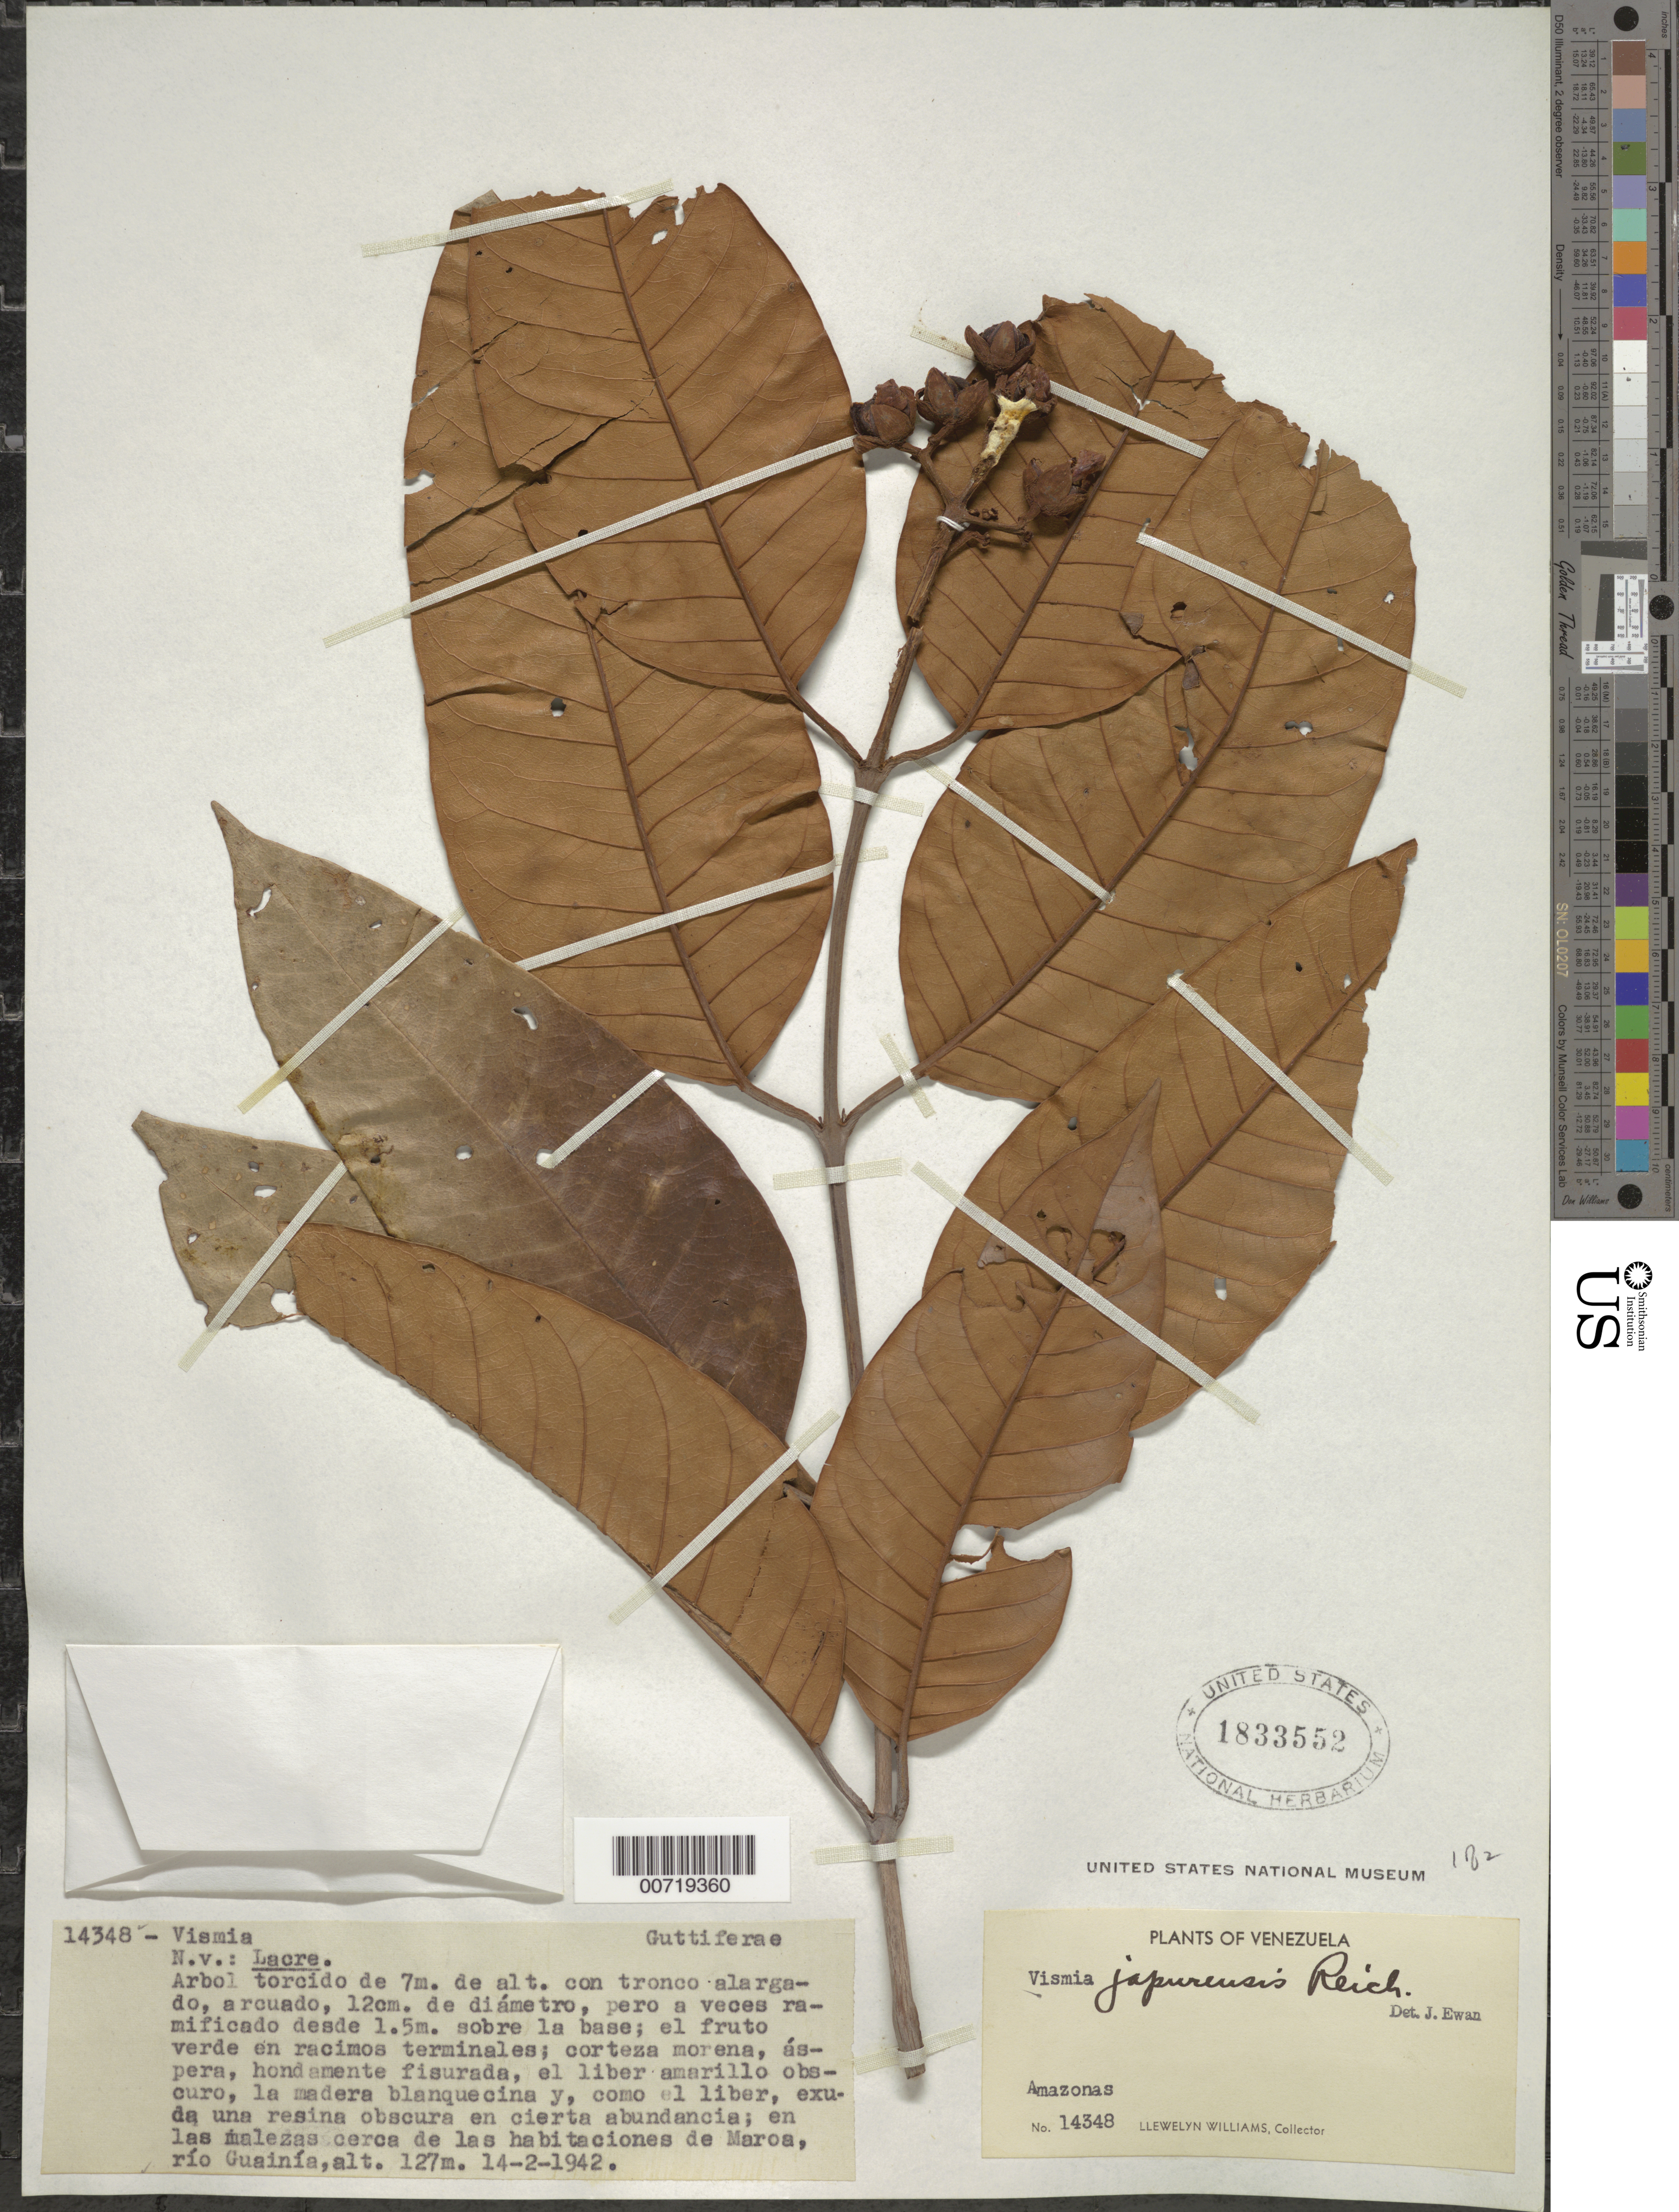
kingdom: Plantae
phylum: Tracheophyta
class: Magnoliopsida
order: Malpighiales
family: Hypericaceae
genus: Vismia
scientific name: Vismia japurensis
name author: Reichardt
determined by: Ewan, J. A.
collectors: Ll. Williams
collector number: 14348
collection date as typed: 14-Feb-42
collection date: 1942-02-14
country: Venezuela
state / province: Amazonas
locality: Maroa, Río Guainía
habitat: Malezas cerca de las habitaciones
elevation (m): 127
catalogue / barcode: US 1833552